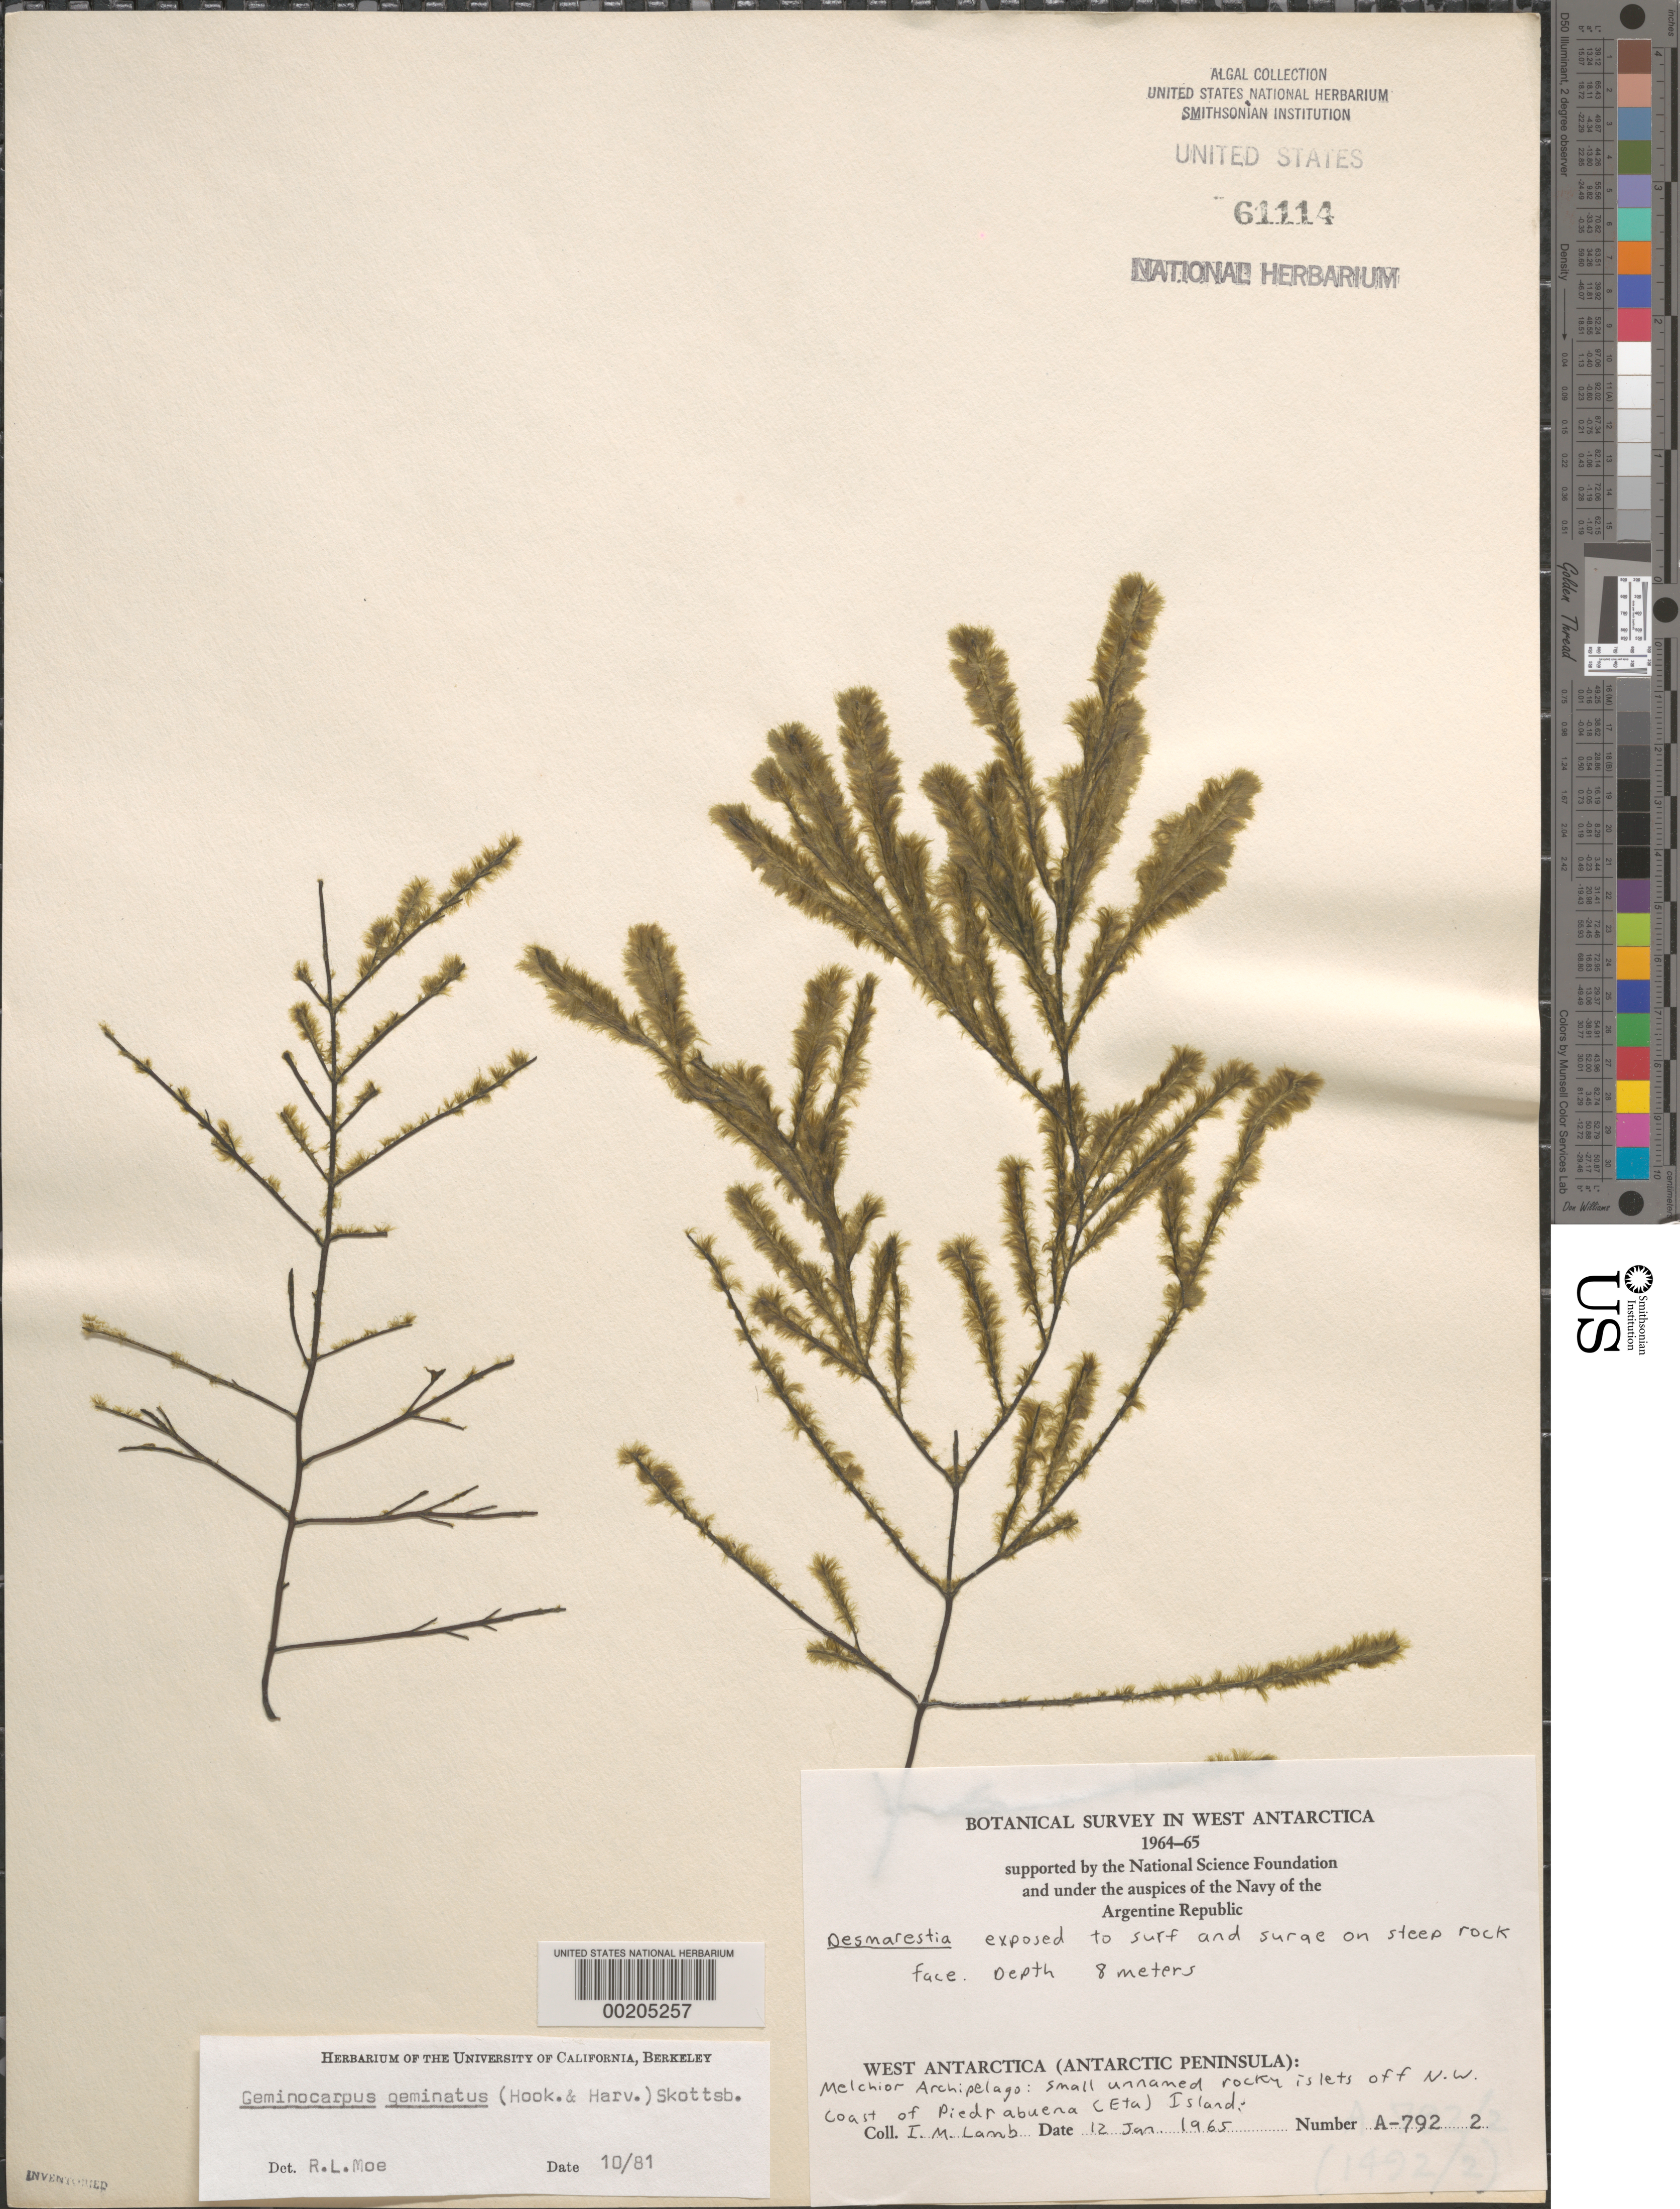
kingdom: Chromista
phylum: Ochrophyta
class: Phaeophyceae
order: Ectocarpales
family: Acinetosporaceae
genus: Geminocarpus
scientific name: Geminocarpus geminatus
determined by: Moe, R. L.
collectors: I. M. Lamb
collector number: A-792-2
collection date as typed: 12 Jan 1965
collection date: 1965-01-12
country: Antarctica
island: Melchior Islands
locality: Rocky Islets off Eta Island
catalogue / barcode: US 61114